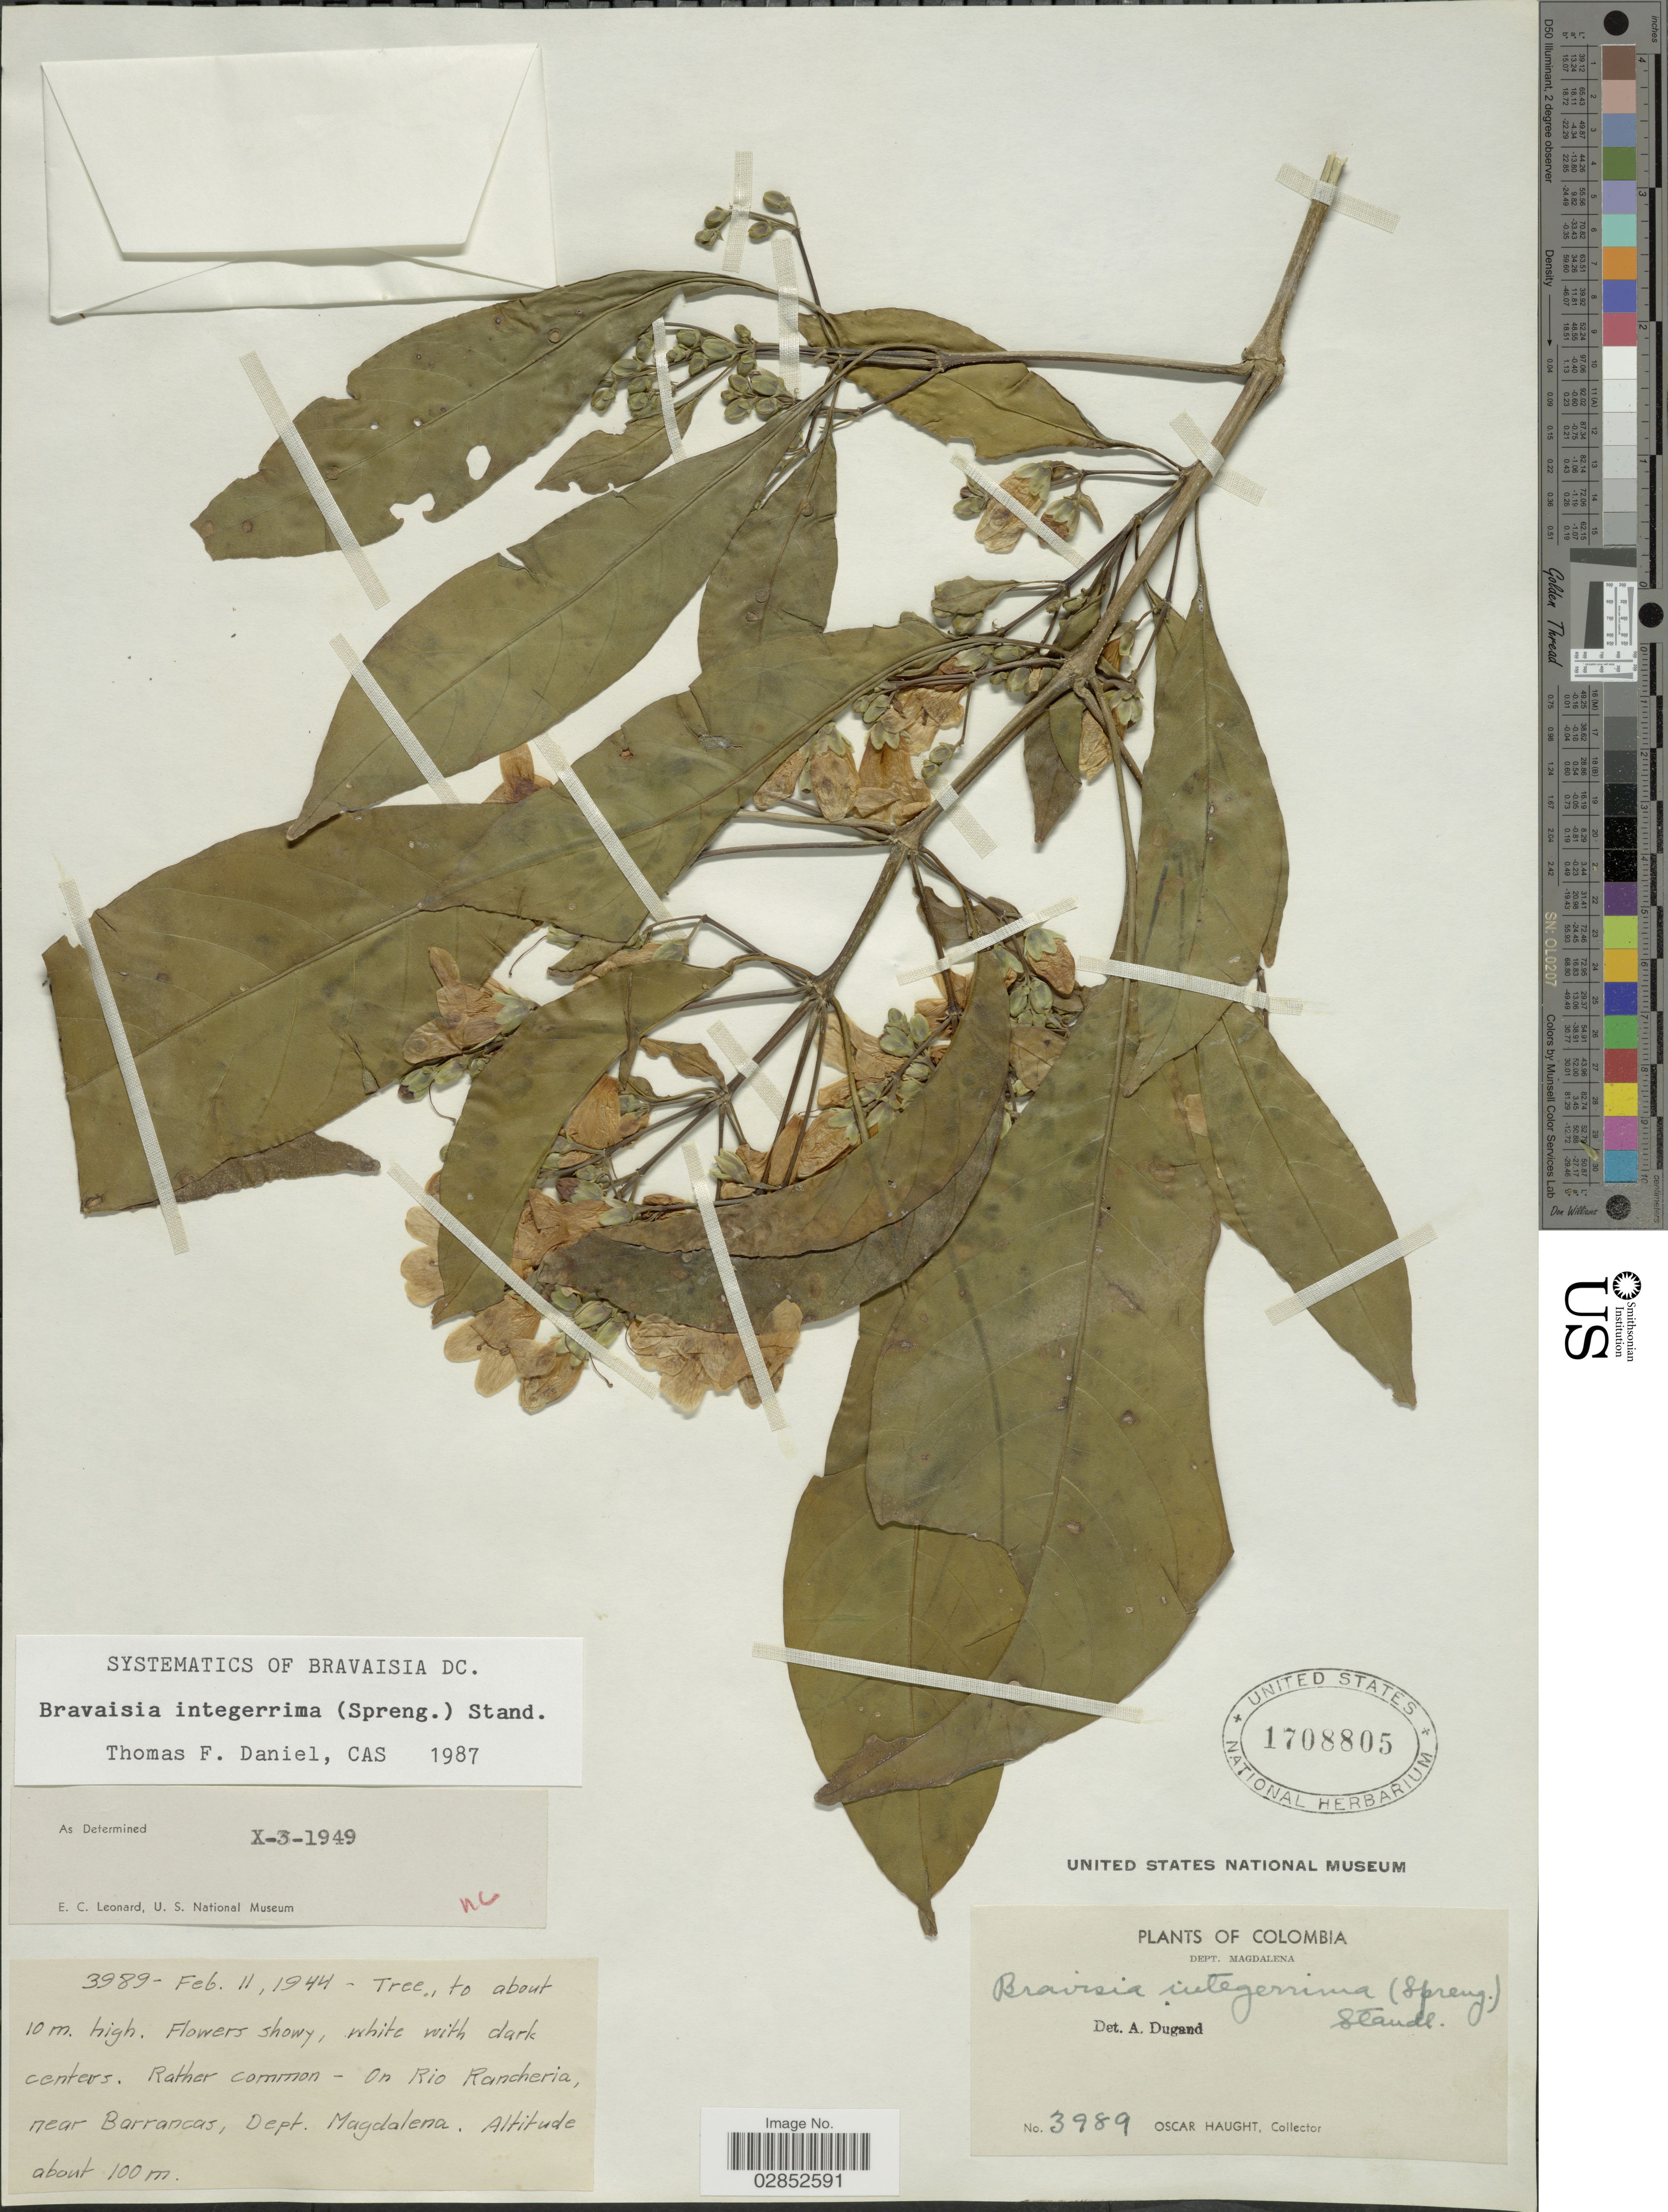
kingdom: Plantae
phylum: Tracheophyta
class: Magnoliopsida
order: Lamiales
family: Acanthaceae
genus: Bravaisia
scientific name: Bravaisia integerrima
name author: (Spreng.) Standl.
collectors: O. L. Haught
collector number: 3989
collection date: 1944-02-11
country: Colombia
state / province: Magdalena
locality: On Rio Rancheria, near Barrancas, Dept. Magdalena.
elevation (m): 100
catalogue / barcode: US 1708805